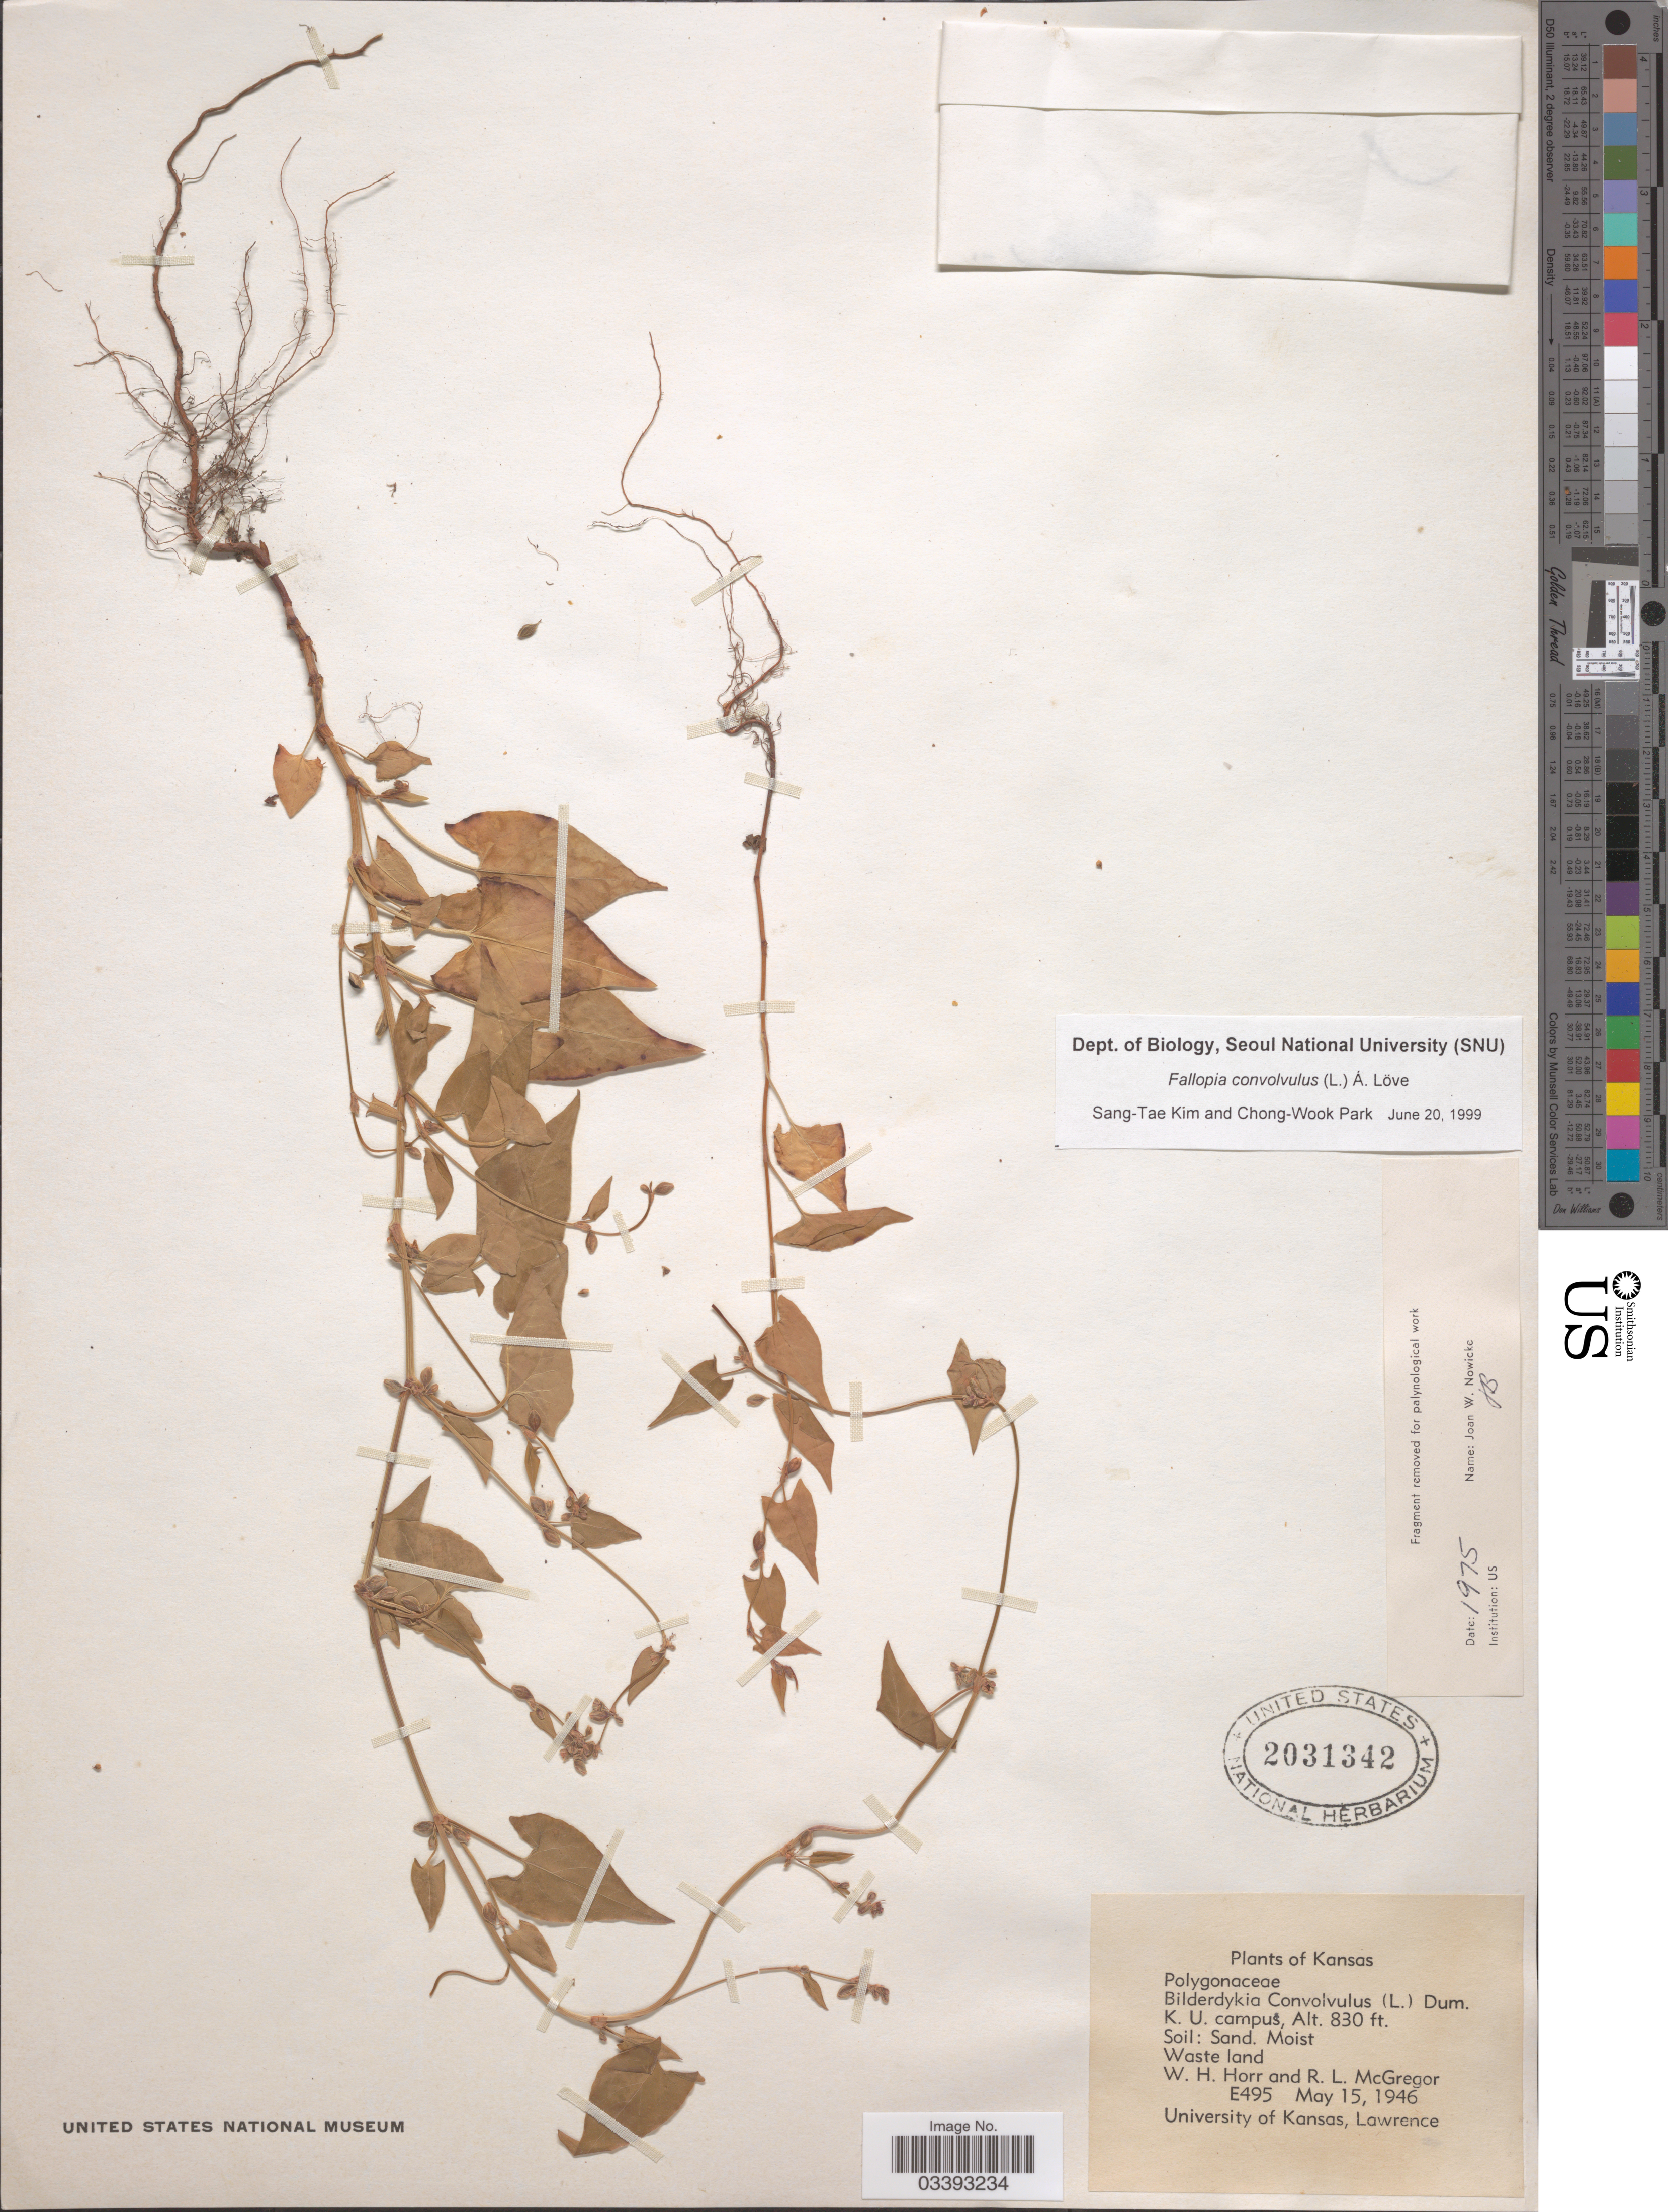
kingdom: Plantae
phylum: Tracheophyta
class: Magnoliopsida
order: Caryophyllales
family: Polygonaceae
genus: Fallopia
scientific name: Fallopia convolvulus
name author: (L.) Á. Löve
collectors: W. H. Horr & R. McGregor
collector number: E495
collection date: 1946-05-15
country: United States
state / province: Kansas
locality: K.U. campus.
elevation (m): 253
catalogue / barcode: US 2031342